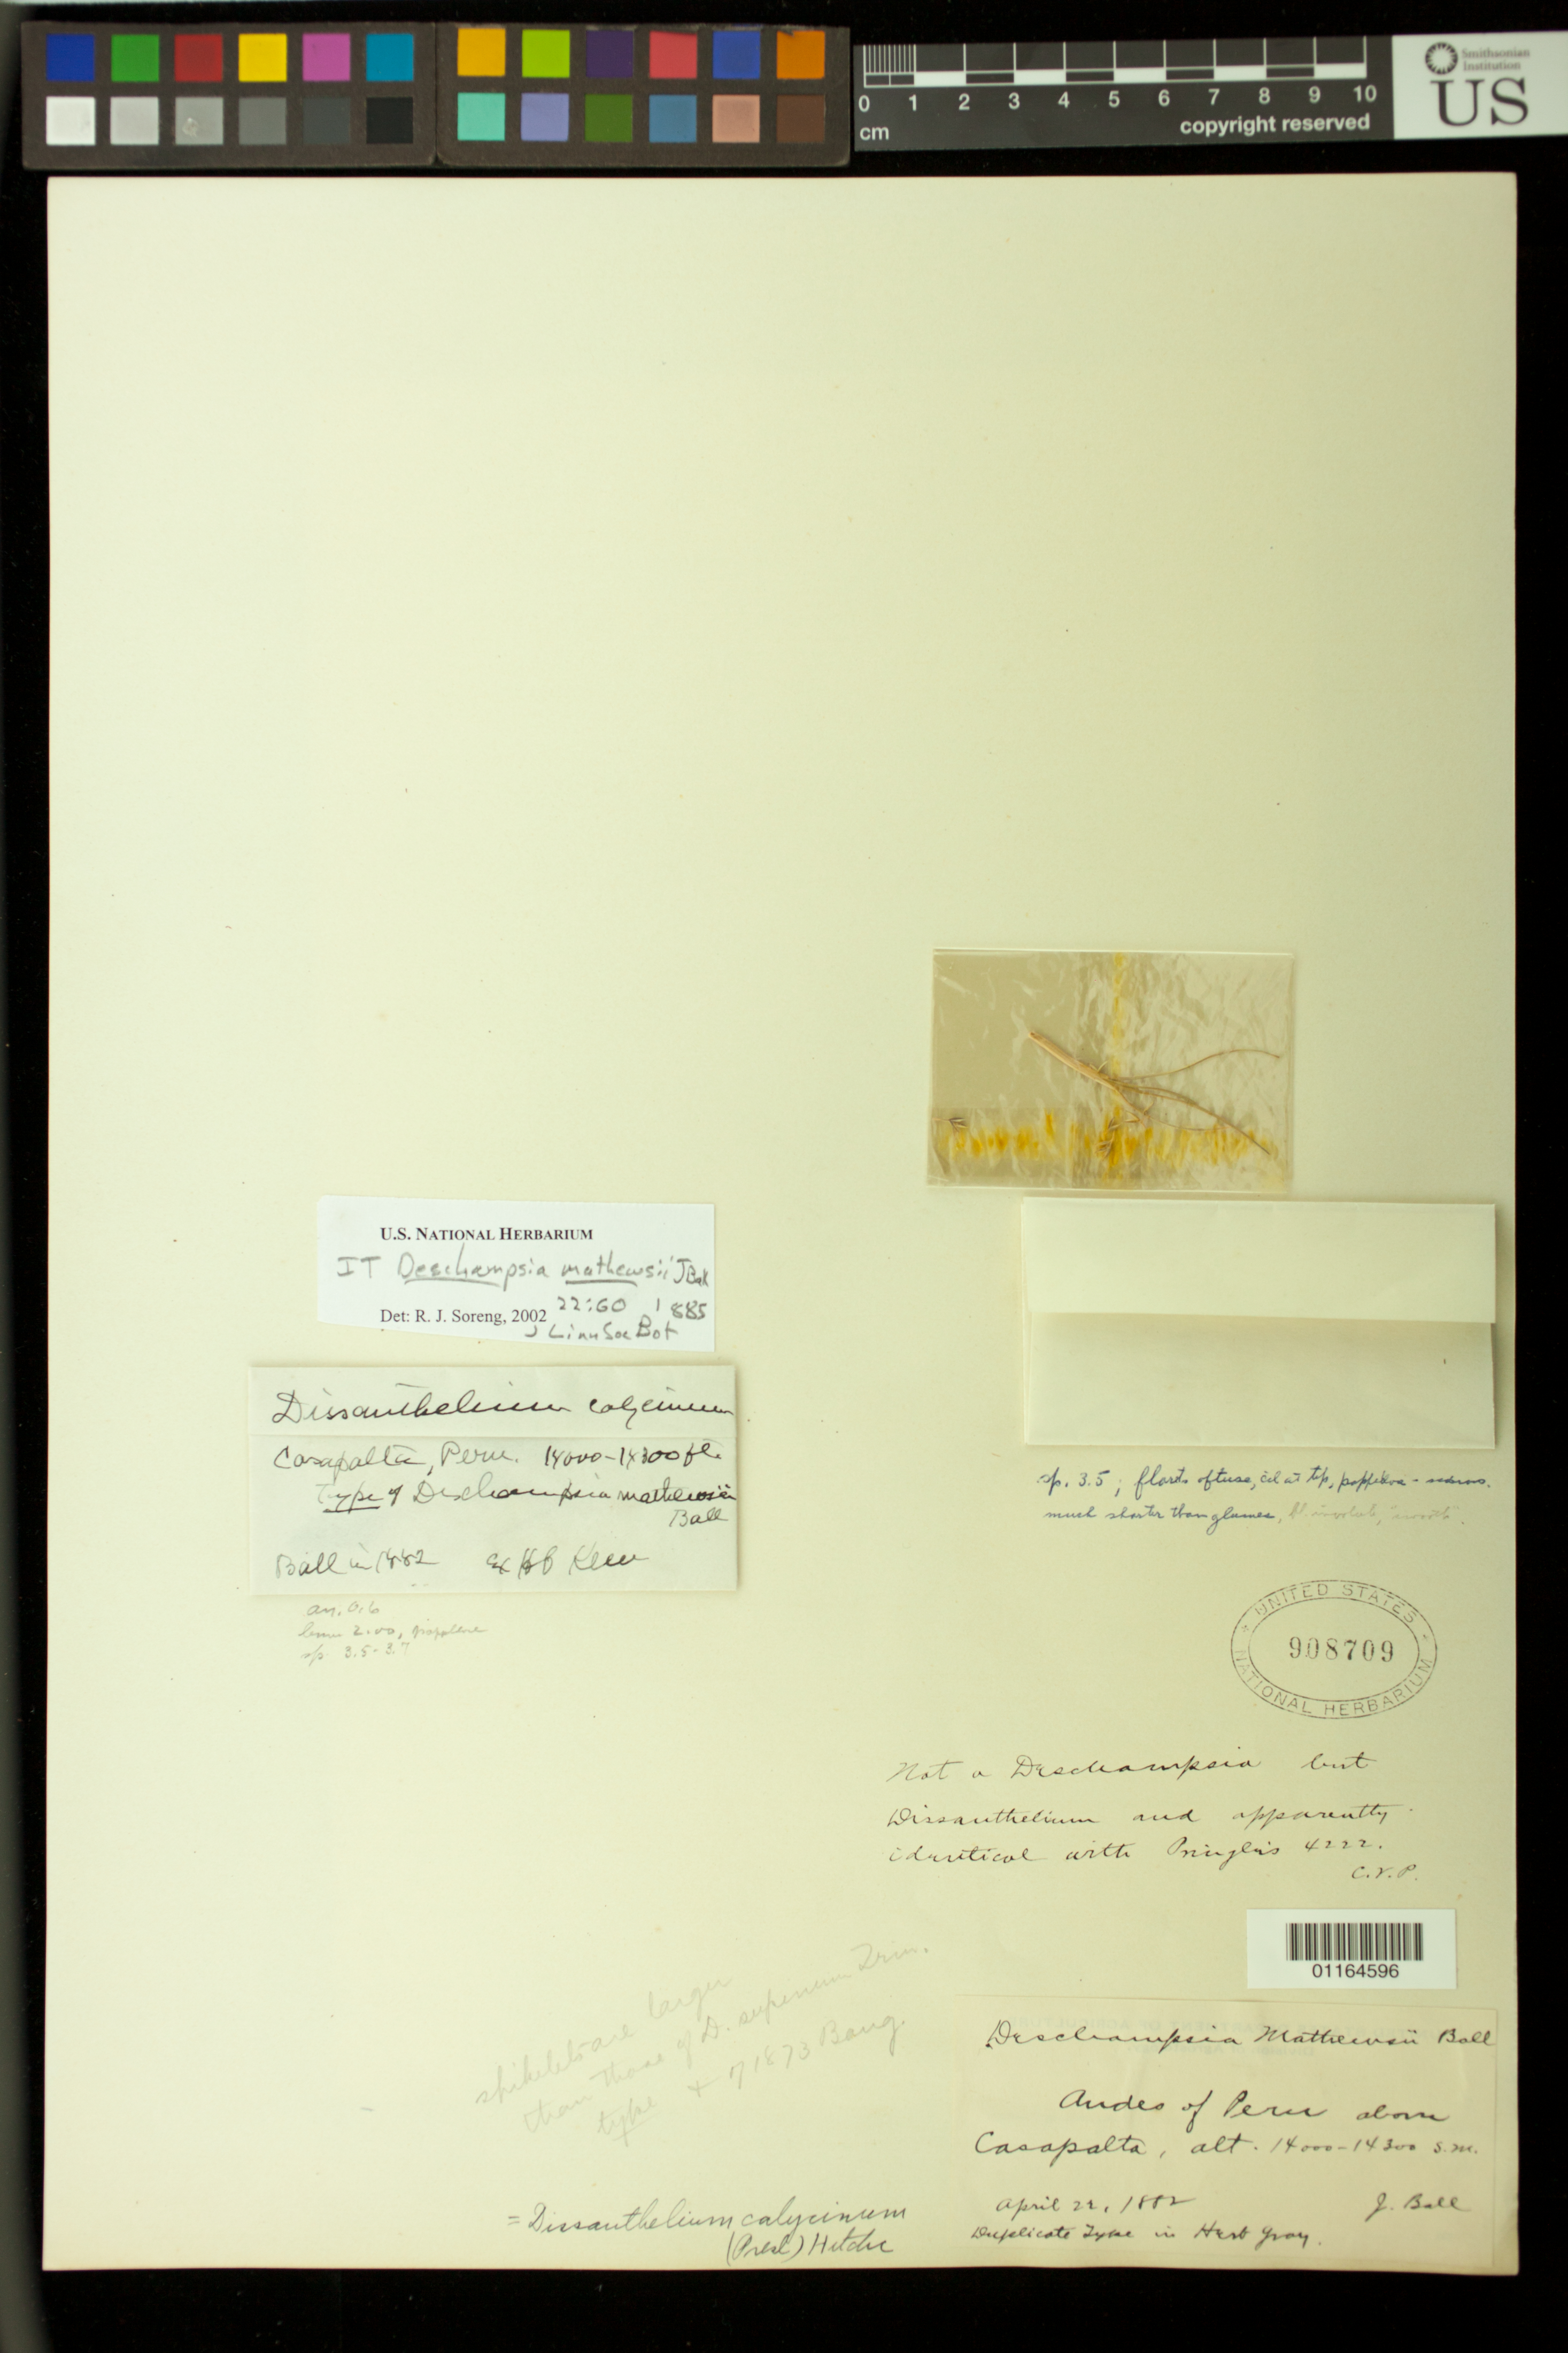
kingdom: Plantae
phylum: Tracheophyta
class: Liliopsida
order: Poales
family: Poaceae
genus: Deschampsia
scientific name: Deschampsia mathewsii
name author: Ball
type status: Isosyntype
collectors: J. Ball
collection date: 1882-04-22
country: Peru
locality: Andes, of Peru above Casapalta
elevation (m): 4267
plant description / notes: Fragmentary material of type specimens ex herb. Kew, ex herb. Gray. Protologue cites a collection by Mathews at K in addition.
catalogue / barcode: US 908709